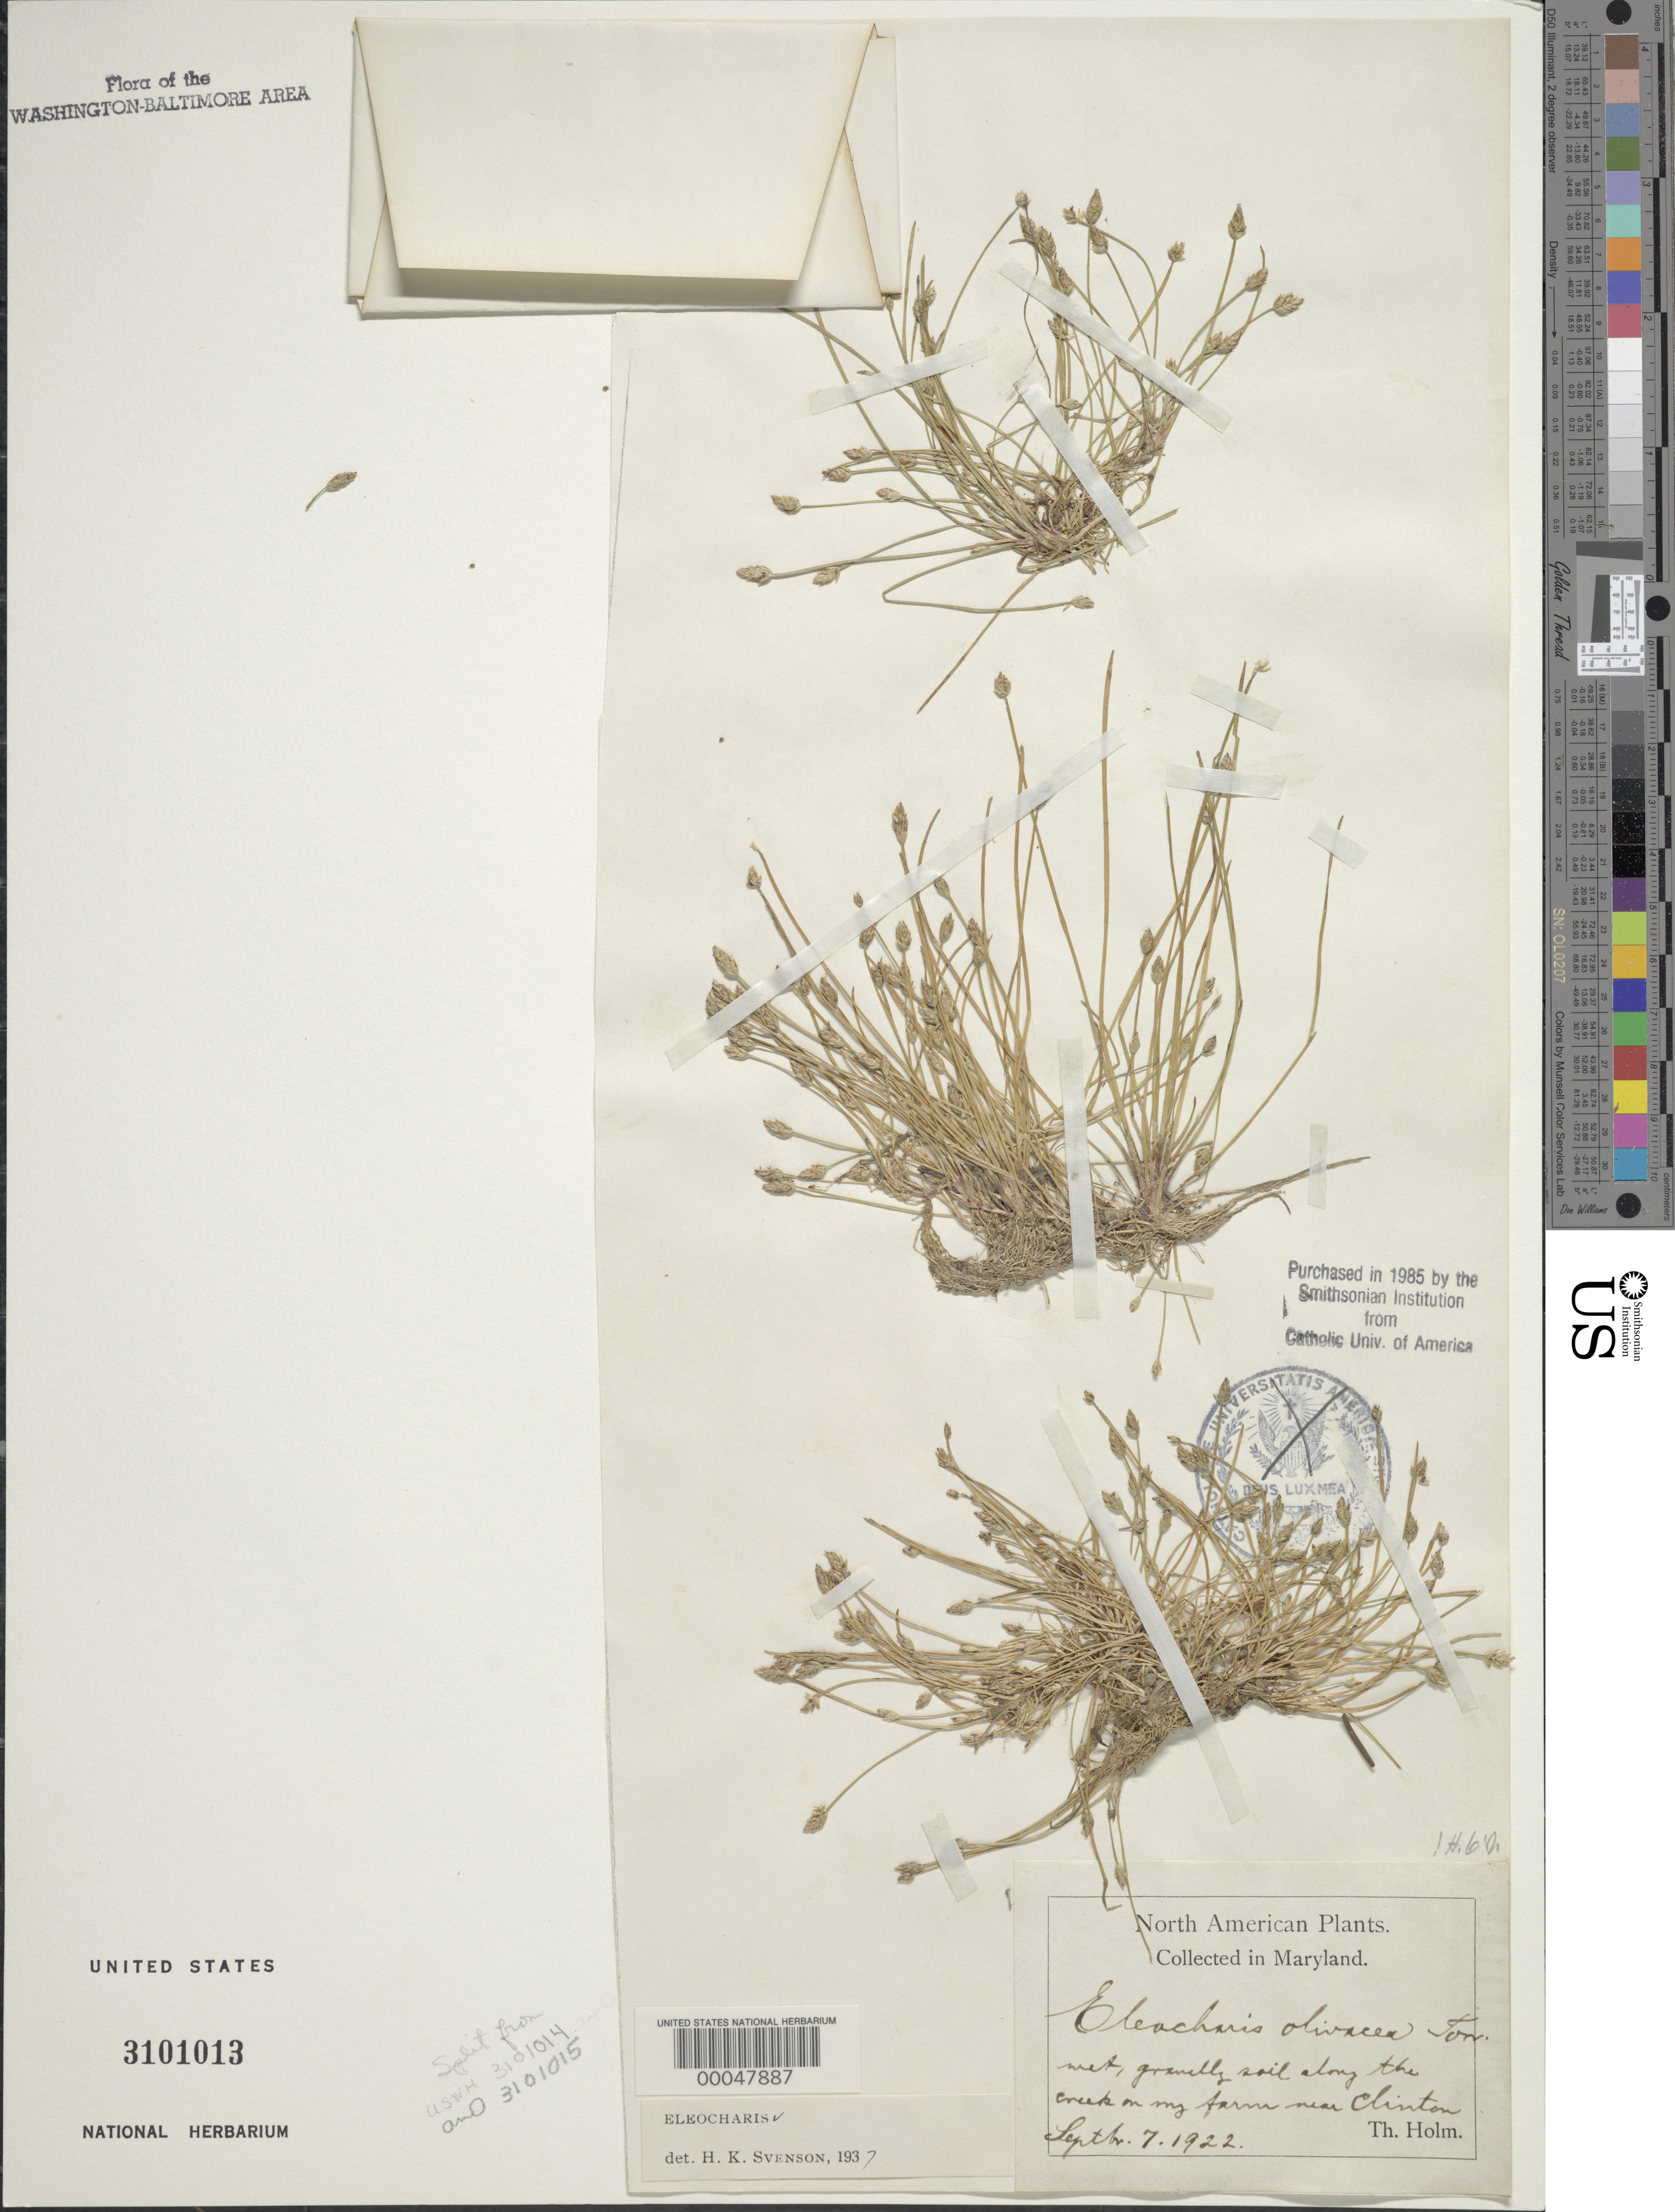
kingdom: Plantae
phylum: Tracheophyta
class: Liliopsida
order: Poales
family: Cyperaceae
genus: Eleocharis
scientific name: Eleocharis olivacea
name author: Torr.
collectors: T. Holm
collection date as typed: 07 Sep 1922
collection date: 1922-09-07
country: United States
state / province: Maryland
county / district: Prince George's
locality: Near Clinton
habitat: Wet gravelly soil along a creek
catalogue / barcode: US 3101013